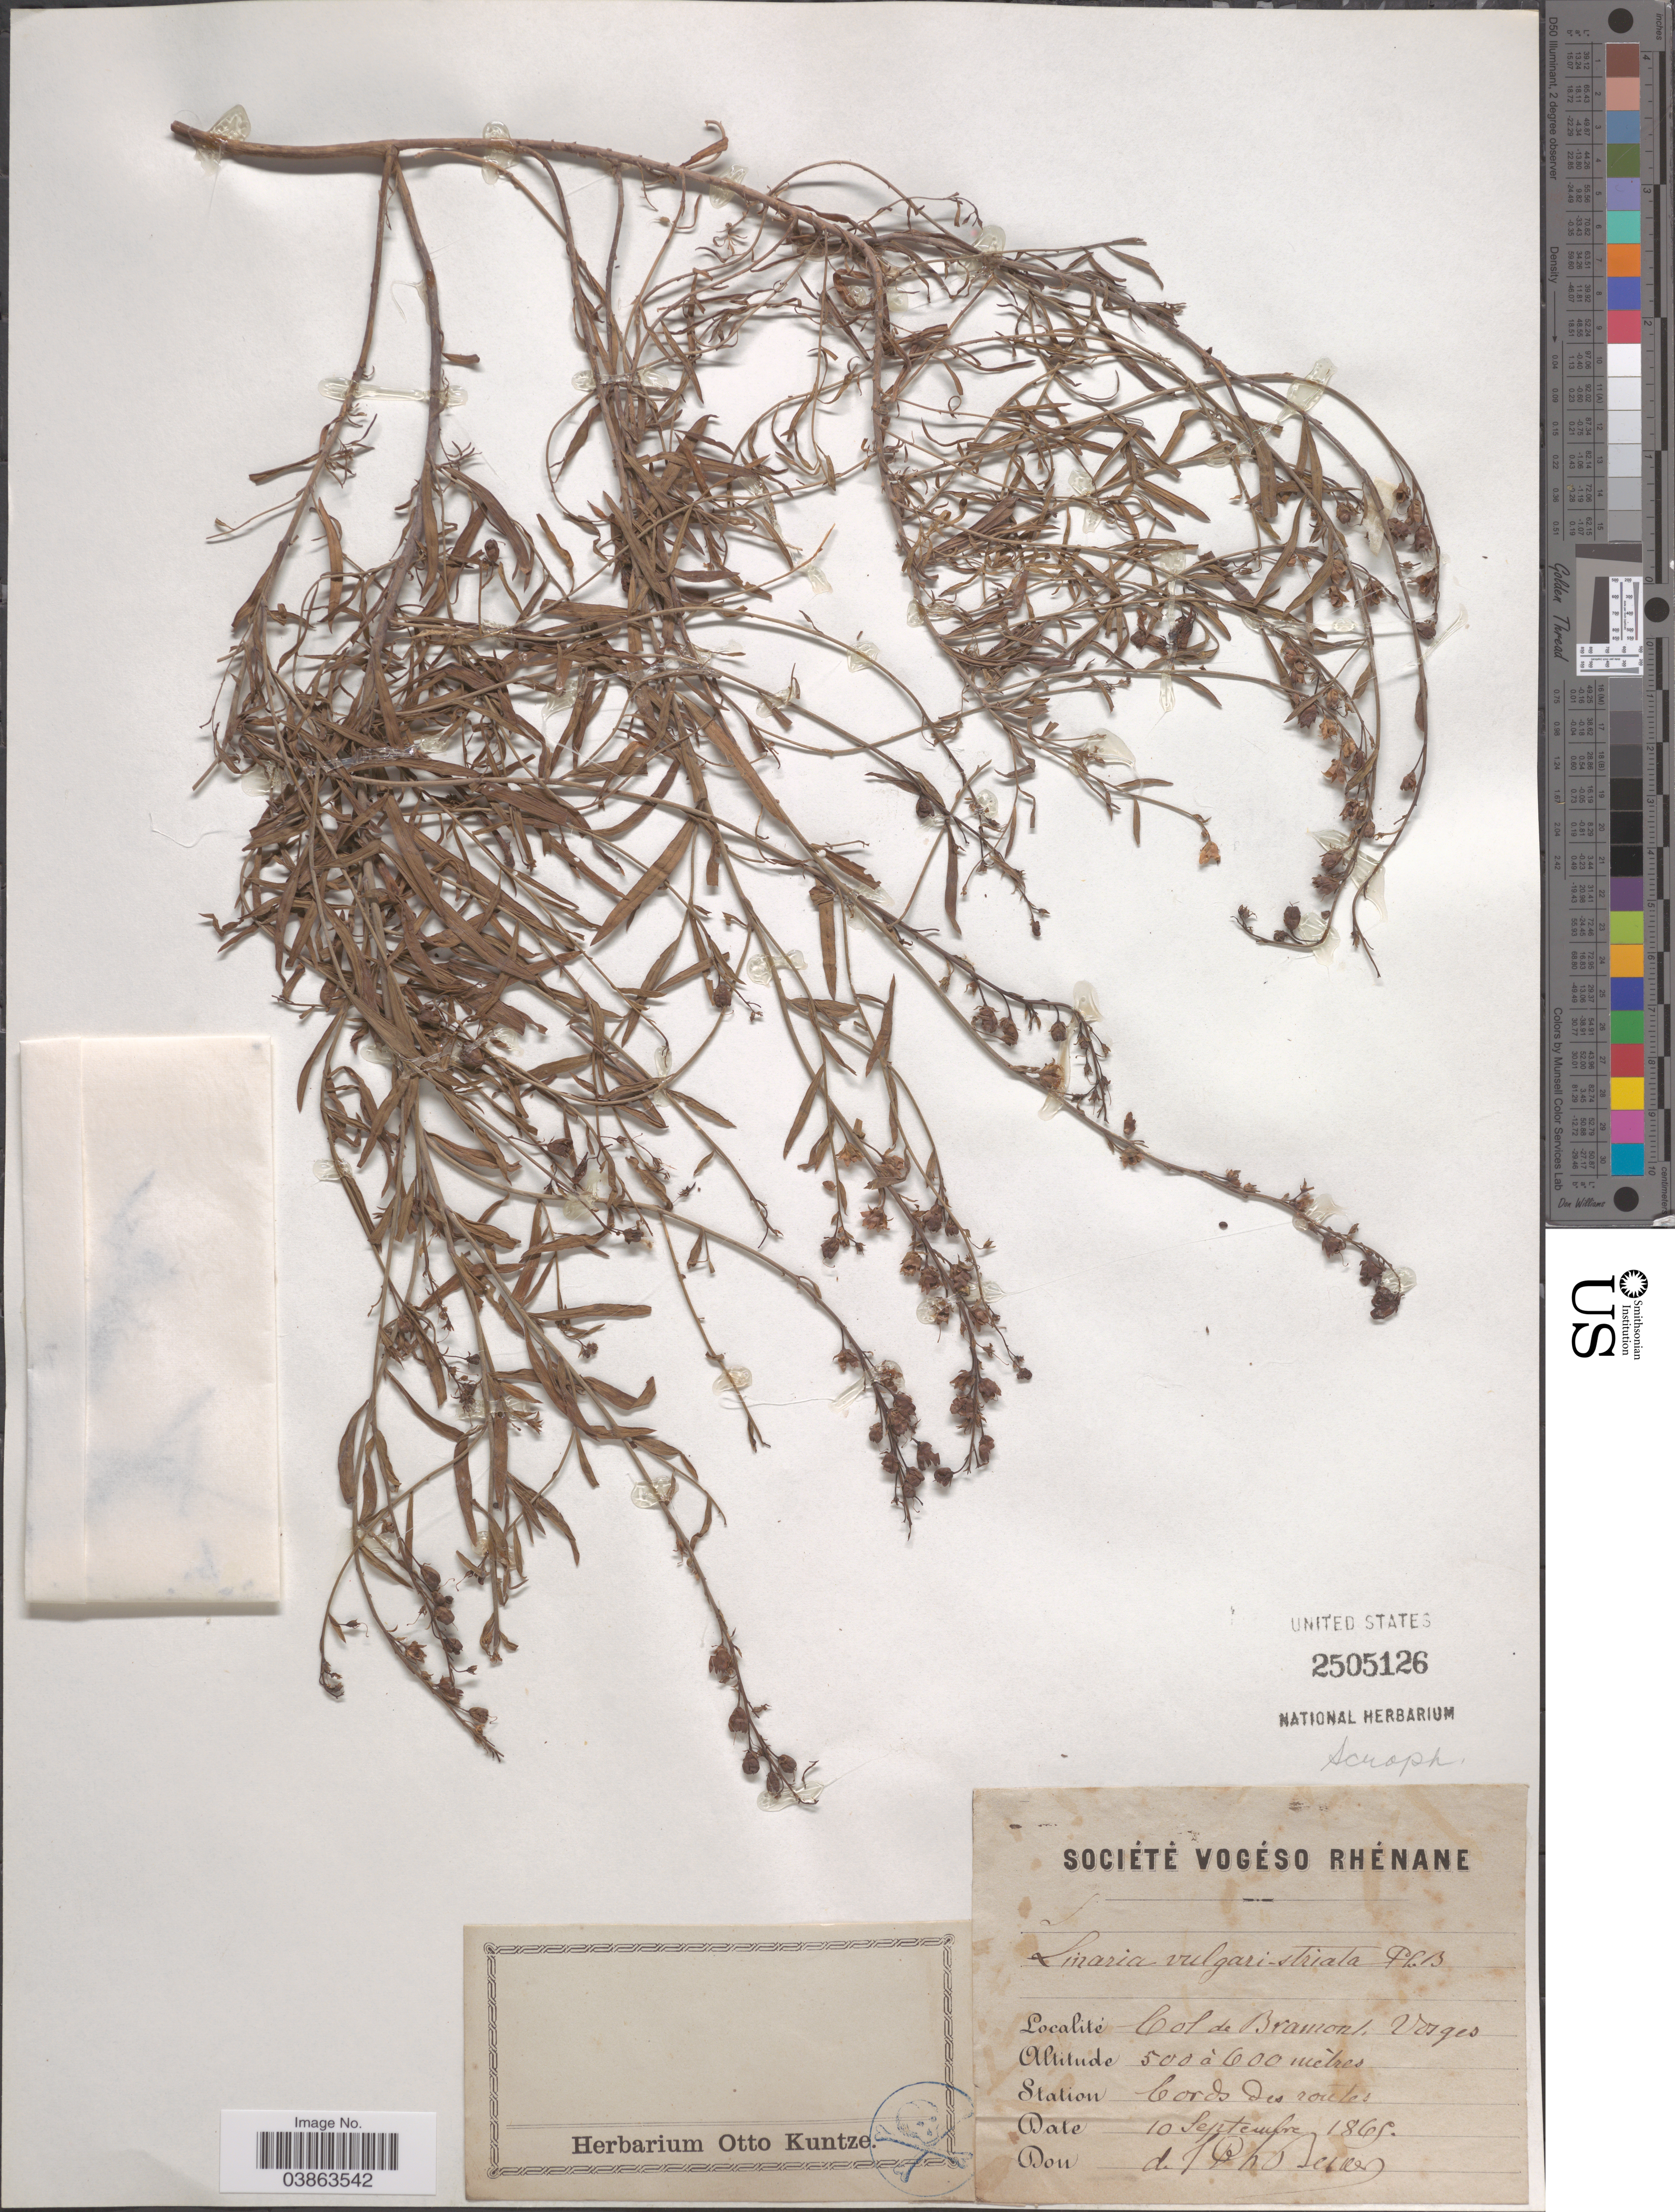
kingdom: Plantae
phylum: Tracheophyta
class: Magnoliopsida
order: Lamiales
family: Plantaginaceae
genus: Linaria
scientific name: Linaria sp.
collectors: S. Becker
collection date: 1865-09-10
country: France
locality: Col de Bramont, Vosges. Station bords des routes.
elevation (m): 500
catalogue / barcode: US 2505126